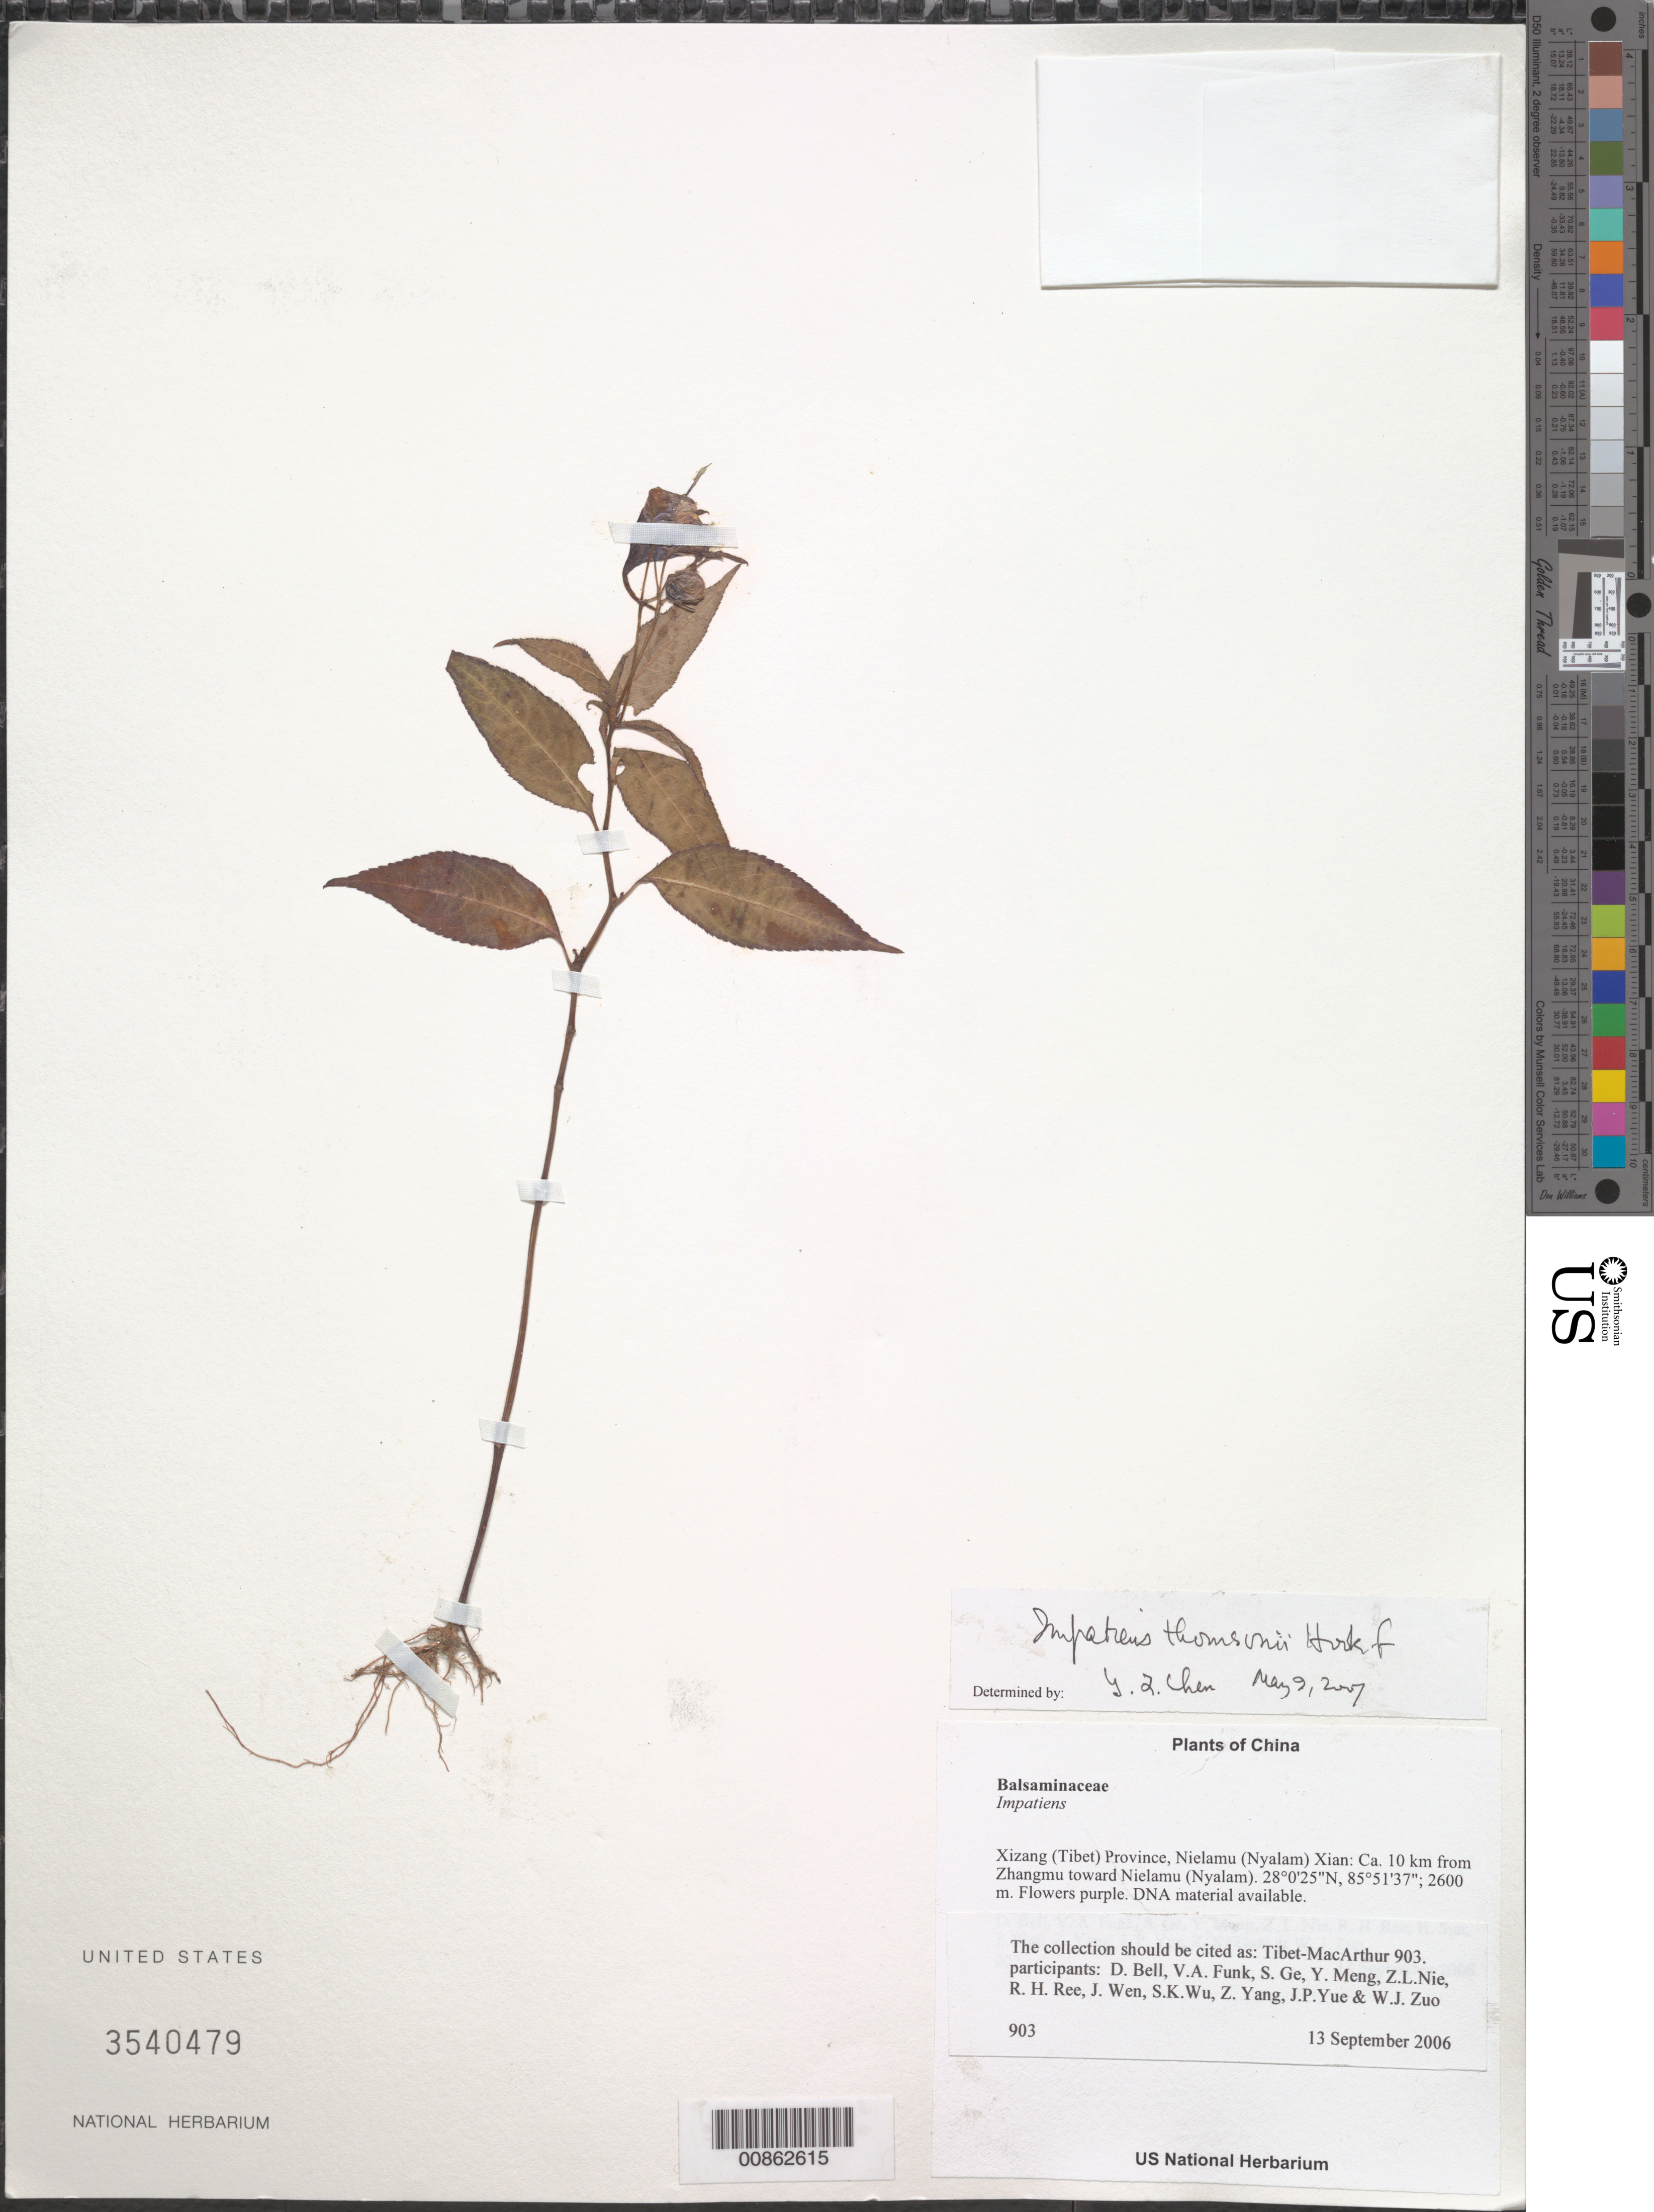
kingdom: Plantae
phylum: Tracheophyta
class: Magnoliopsida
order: Ericales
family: Balsaminaceae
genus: Impatiens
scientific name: Impatiens thomsonii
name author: Hook. f.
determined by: Yilin Chen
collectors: Tibet-MacArthur, D. A. Bell, V. Funk, S. Ge, Y. Meng, Z. Nie, R. Ree, H. Sun, J. Wen, Z. Yang, J. Yue, Z. Zhou & W. Zuo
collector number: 903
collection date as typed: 13 Sep 2006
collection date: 2006-09-13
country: China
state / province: Xizang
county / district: Nielamu (Nyalam) Xian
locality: Ca. 10 km from Zhangmu toward Nielamu (Nyalam).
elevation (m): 2600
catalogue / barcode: US 3540479